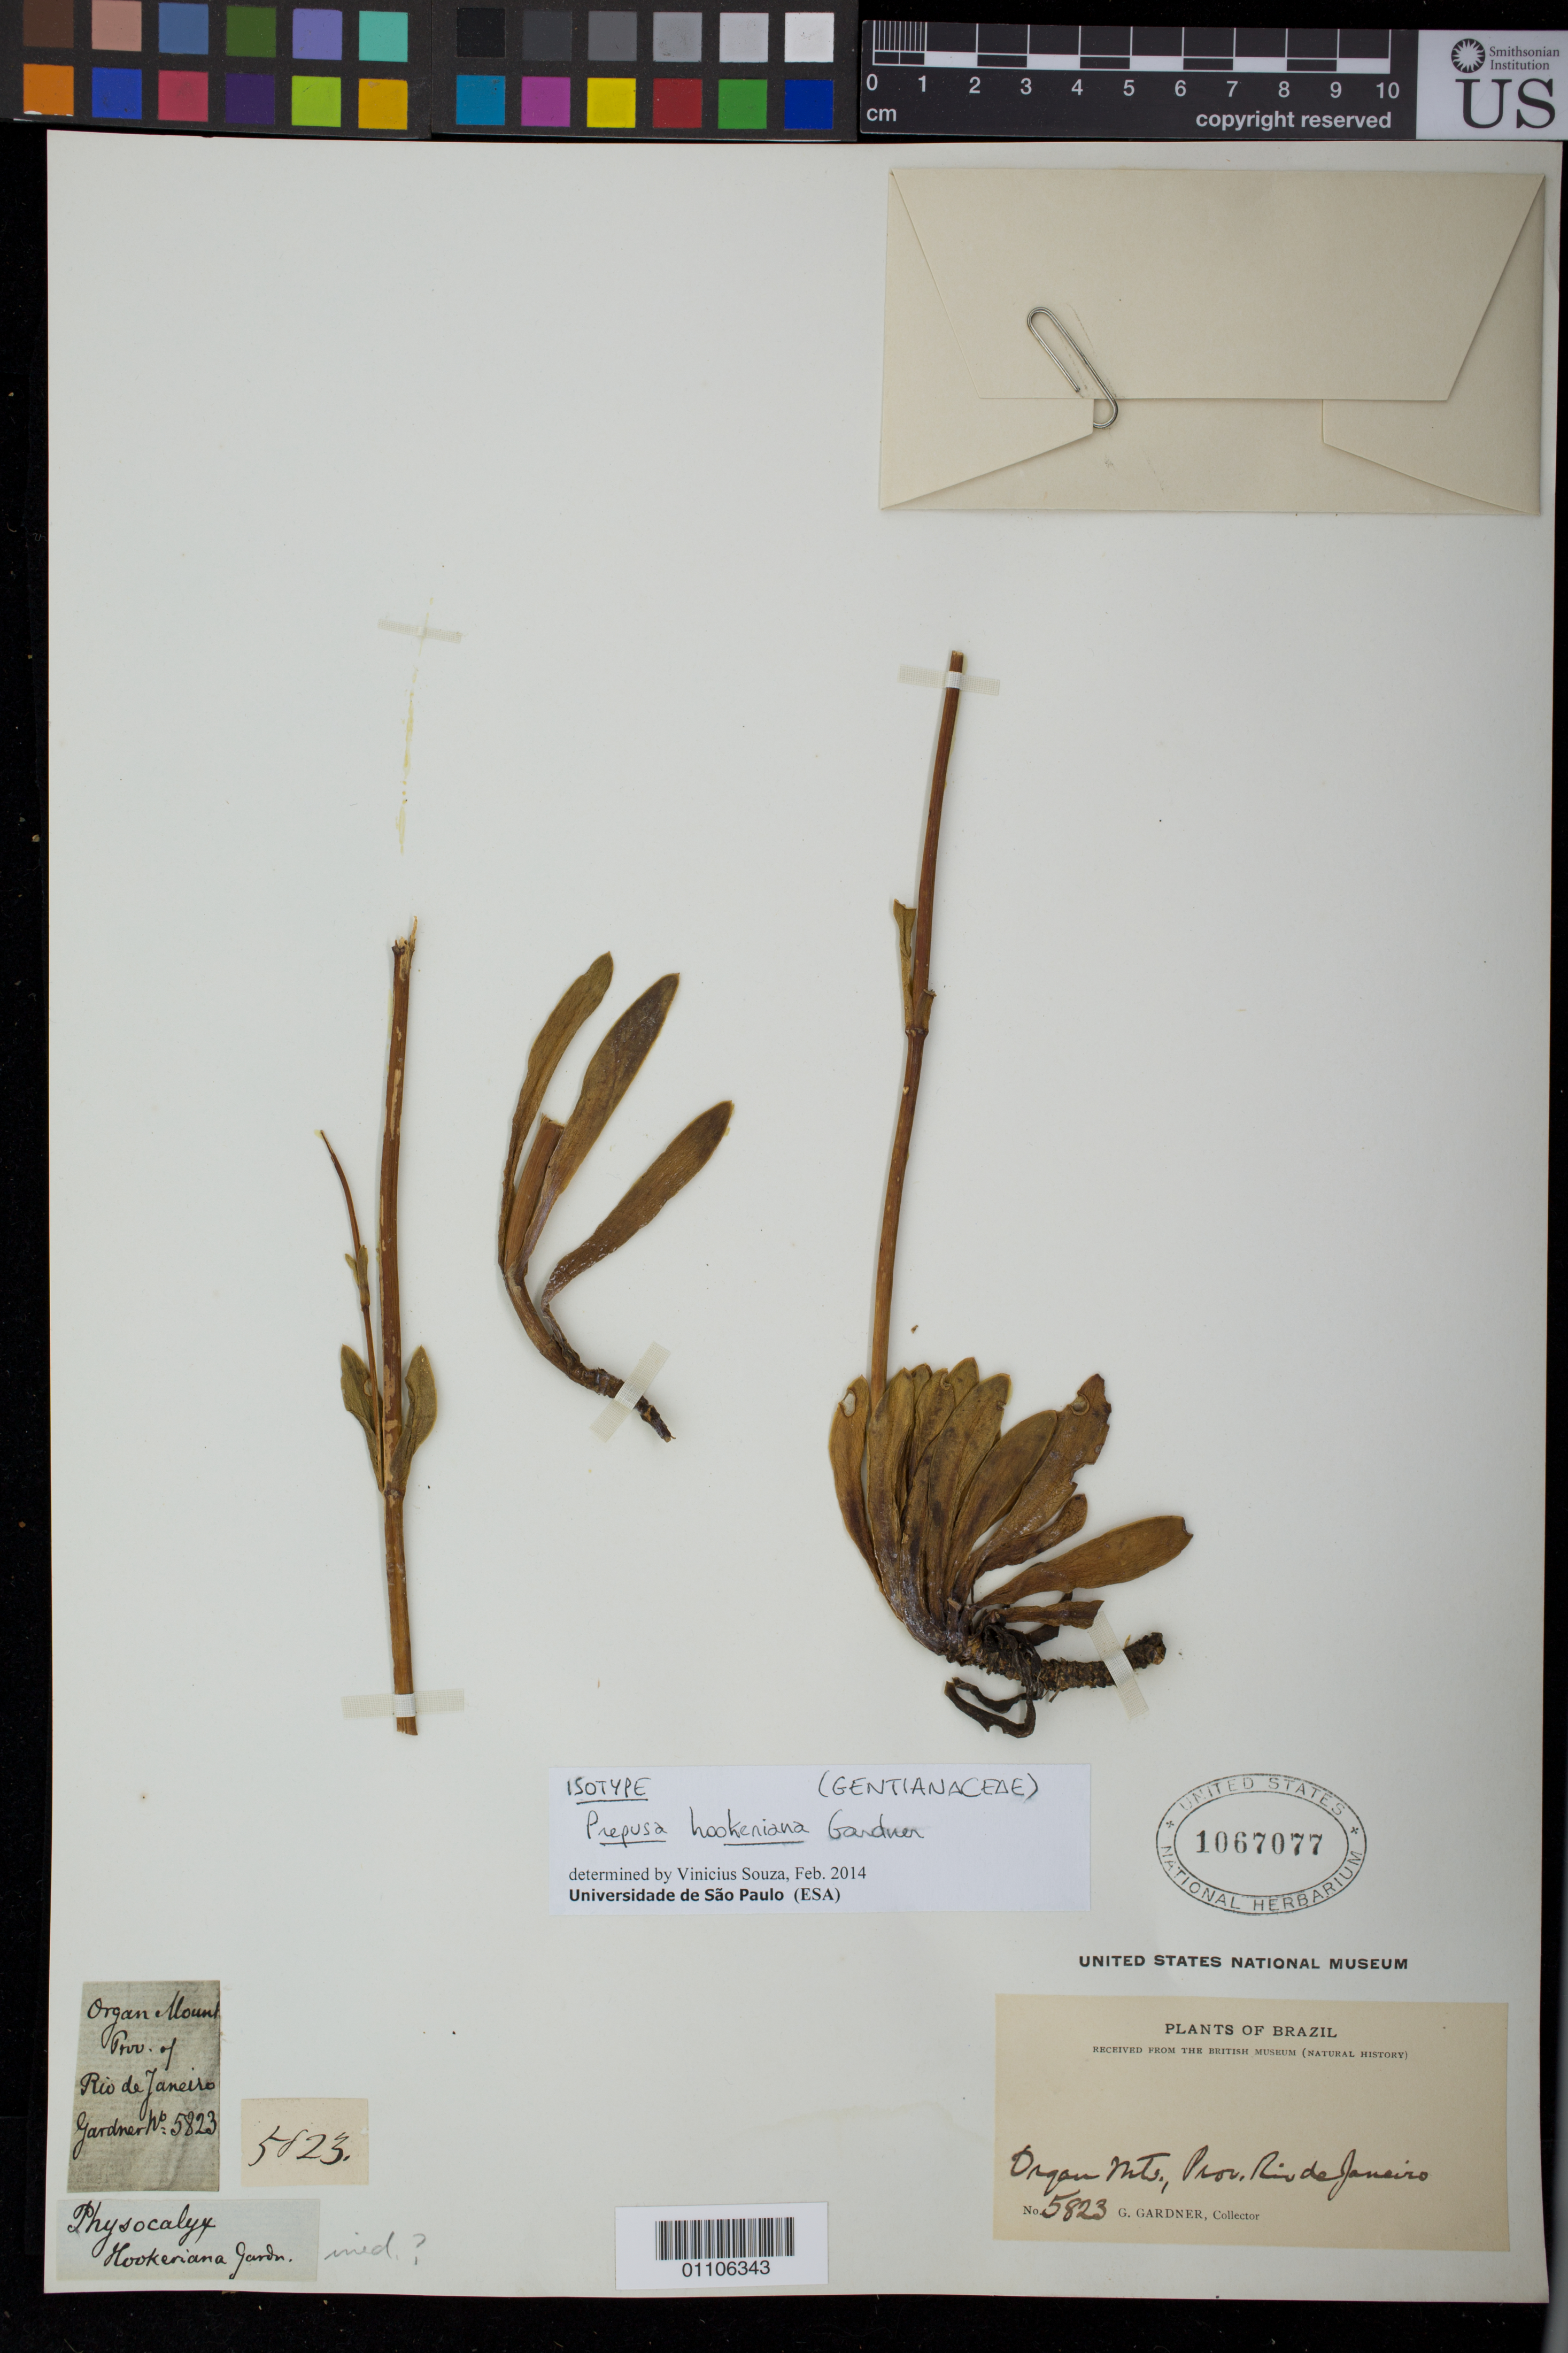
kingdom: Plantae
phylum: Tracheophyta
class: Magnoliopsida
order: Gentianales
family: Gentianaceae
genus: Prepusa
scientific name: Prepusa hookeriana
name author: Gardner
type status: Type Collection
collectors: G. Gardner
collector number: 5823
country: Brazil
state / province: Rio de Janeiro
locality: Organ Mts.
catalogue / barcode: US 1067077